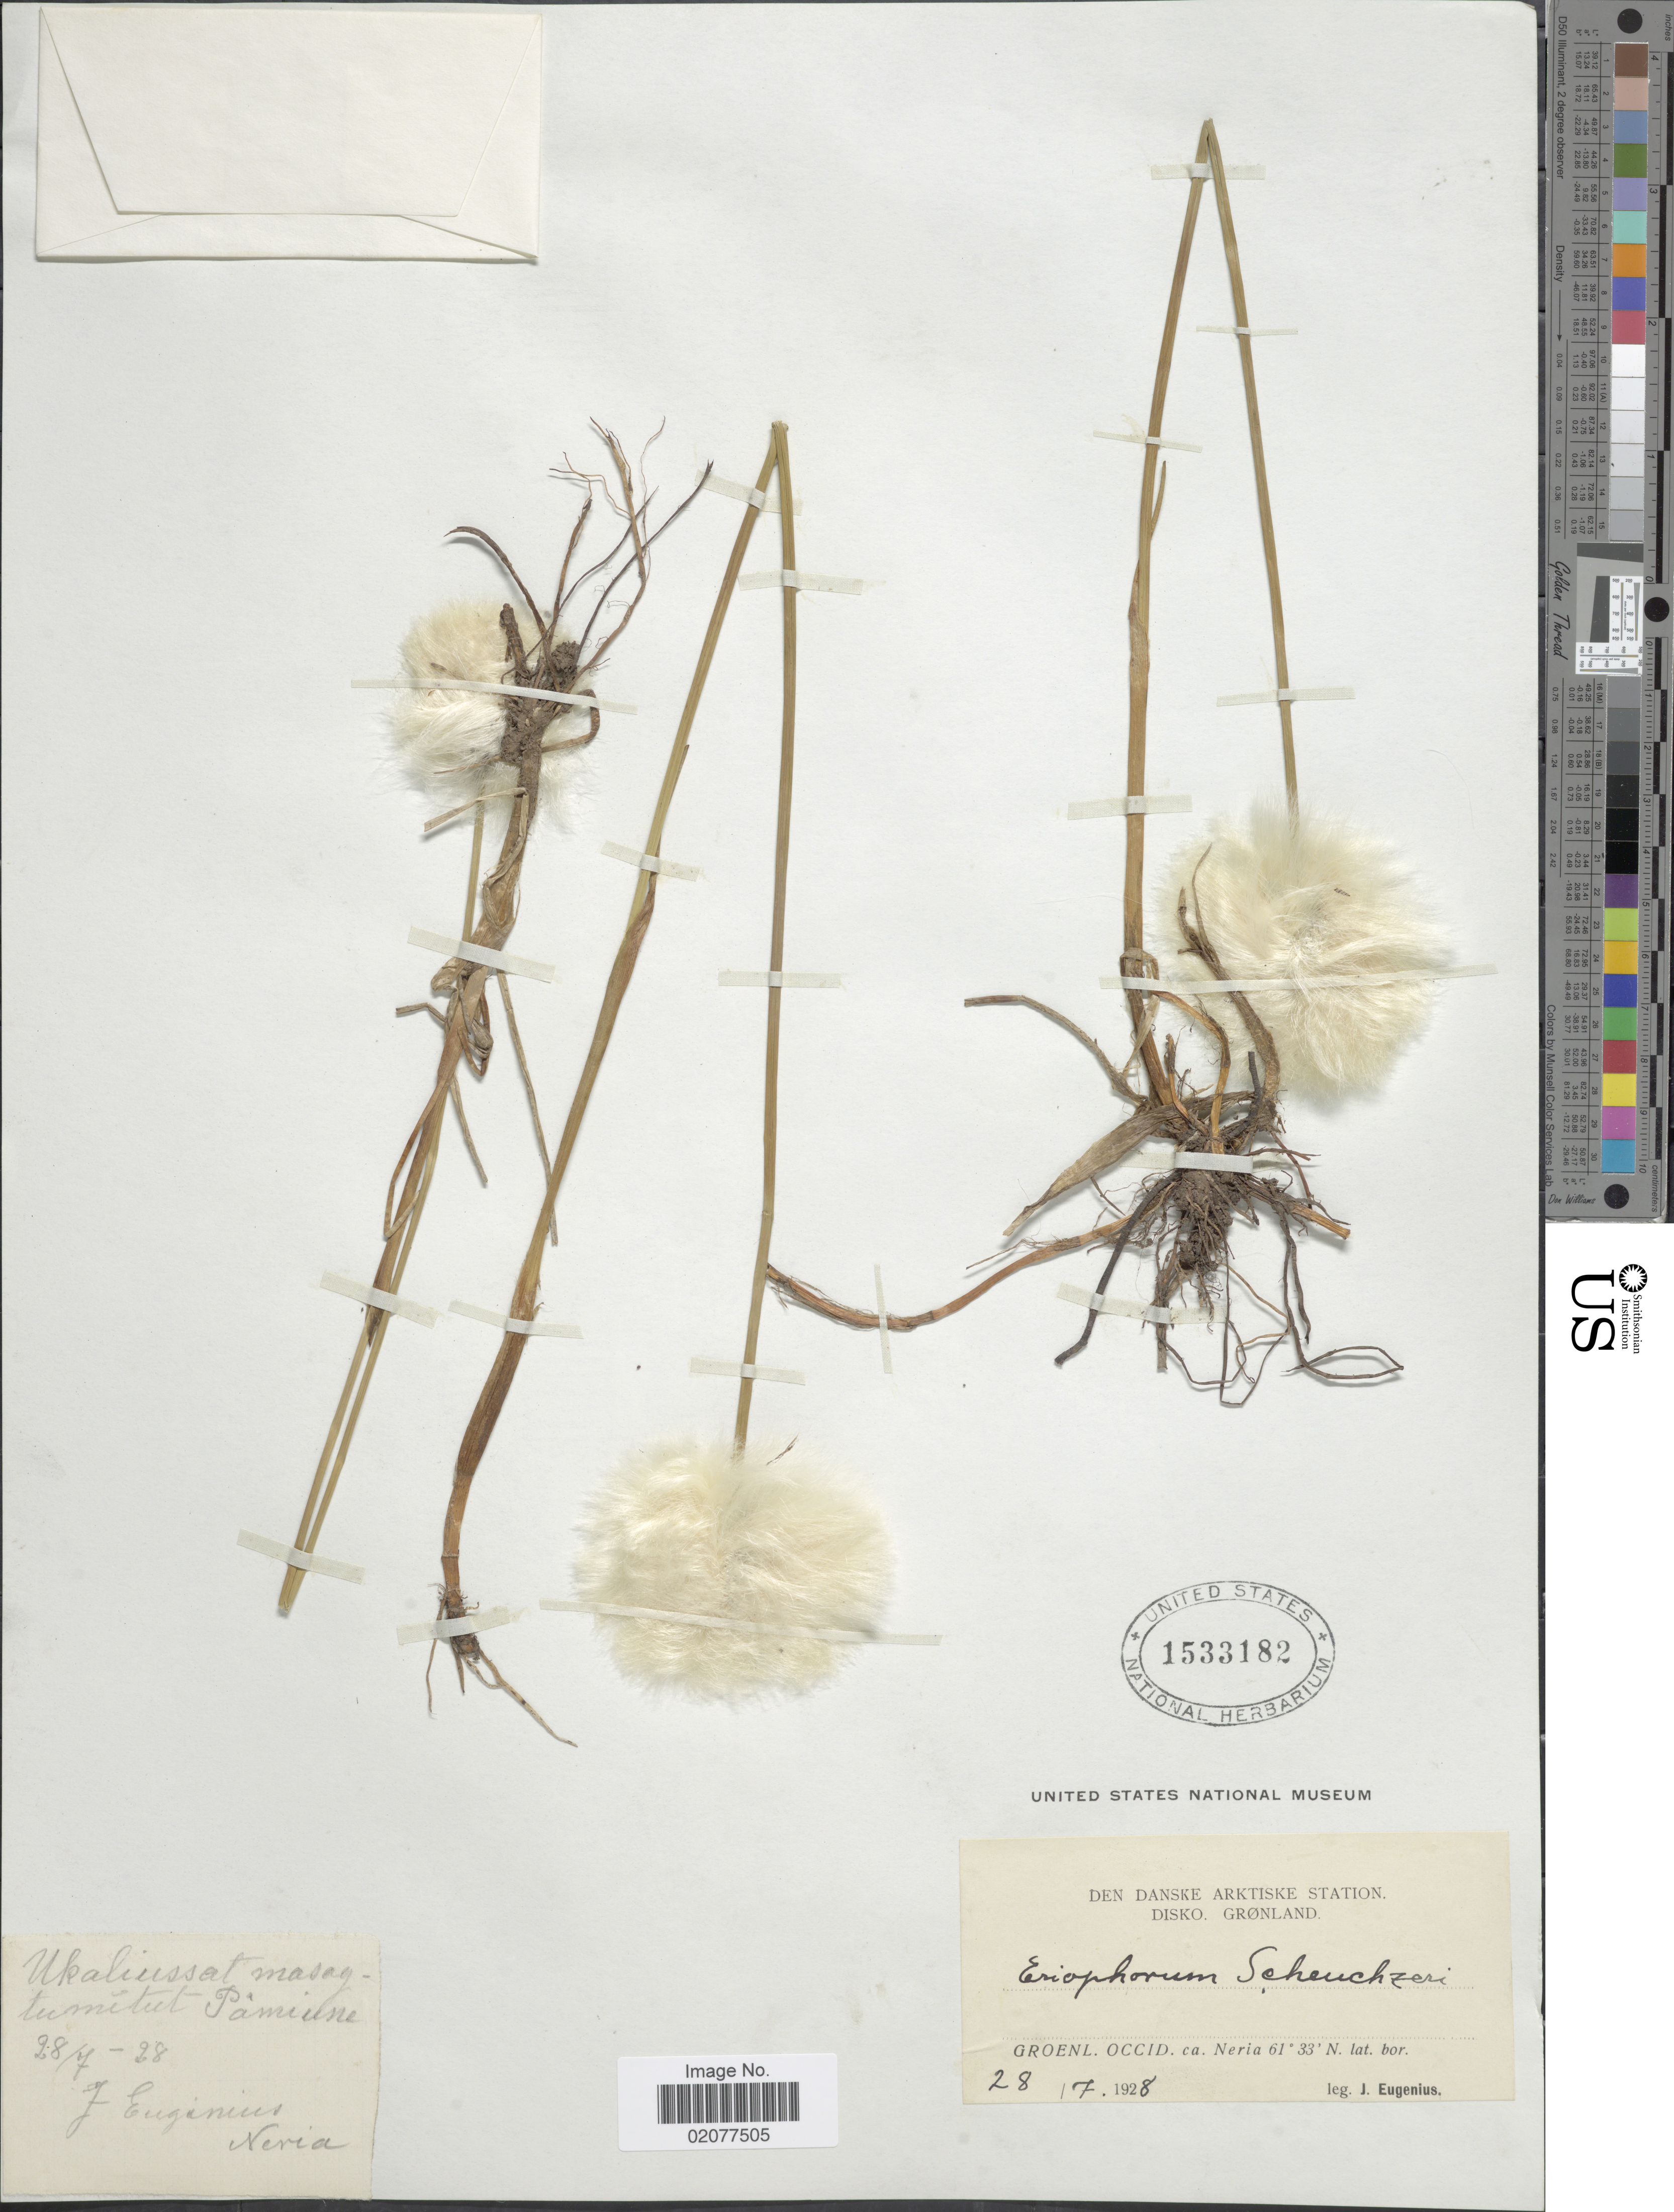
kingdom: Plantae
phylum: Tracheophyta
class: Liliopsida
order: Poales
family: Cyperaceae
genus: Eriophorum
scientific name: Eriophorum scheuchzeri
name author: Hoppe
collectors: J. Eugenius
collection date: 1928-07-28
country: Greenland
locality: Groenl. occid. ca, Neria. Disko. Gronland.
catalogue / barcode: US 1533182